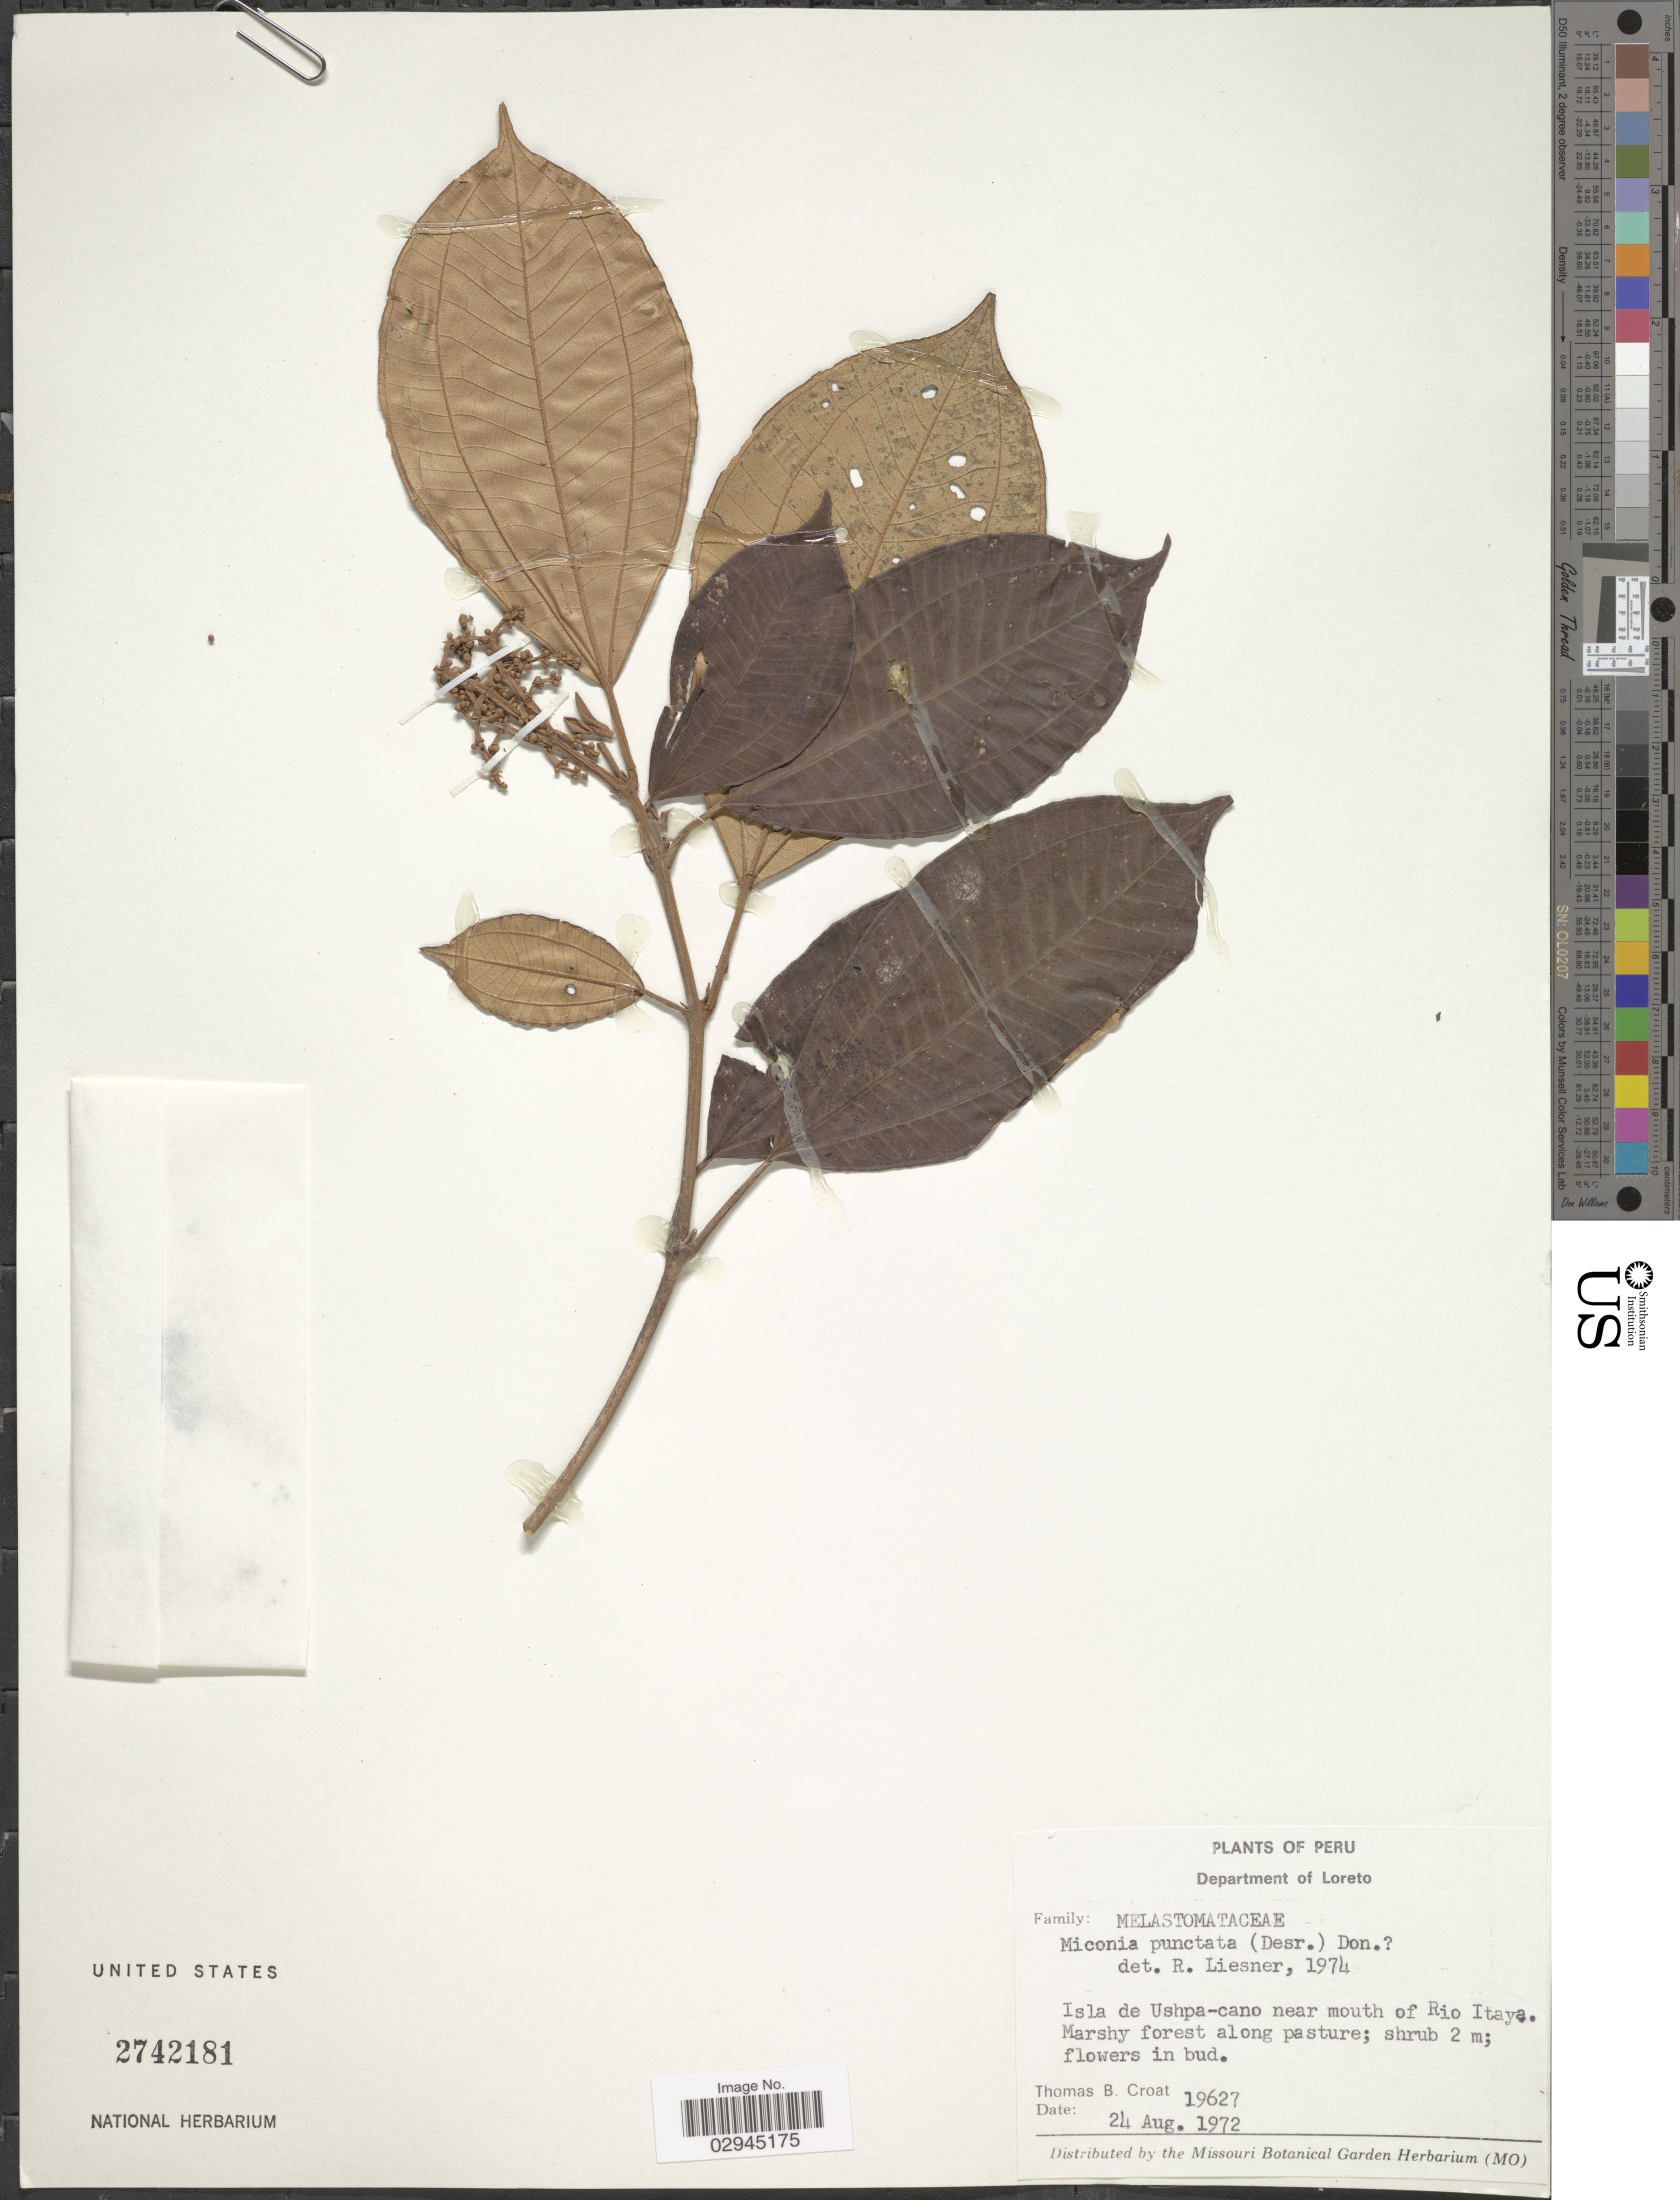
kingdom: Plantae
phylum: Tracheophyta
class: Magnoliopsida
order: Myrtales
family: Melastomataceae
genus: Miconia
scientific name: Miconia sp.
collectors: T. B. Croat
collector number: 19627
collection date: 1972-08-24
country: Peru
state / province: Loreto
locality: Department of Loreto. Isla de Usha-cano near mouth of Rio Itaya.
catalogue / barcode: US 2742181